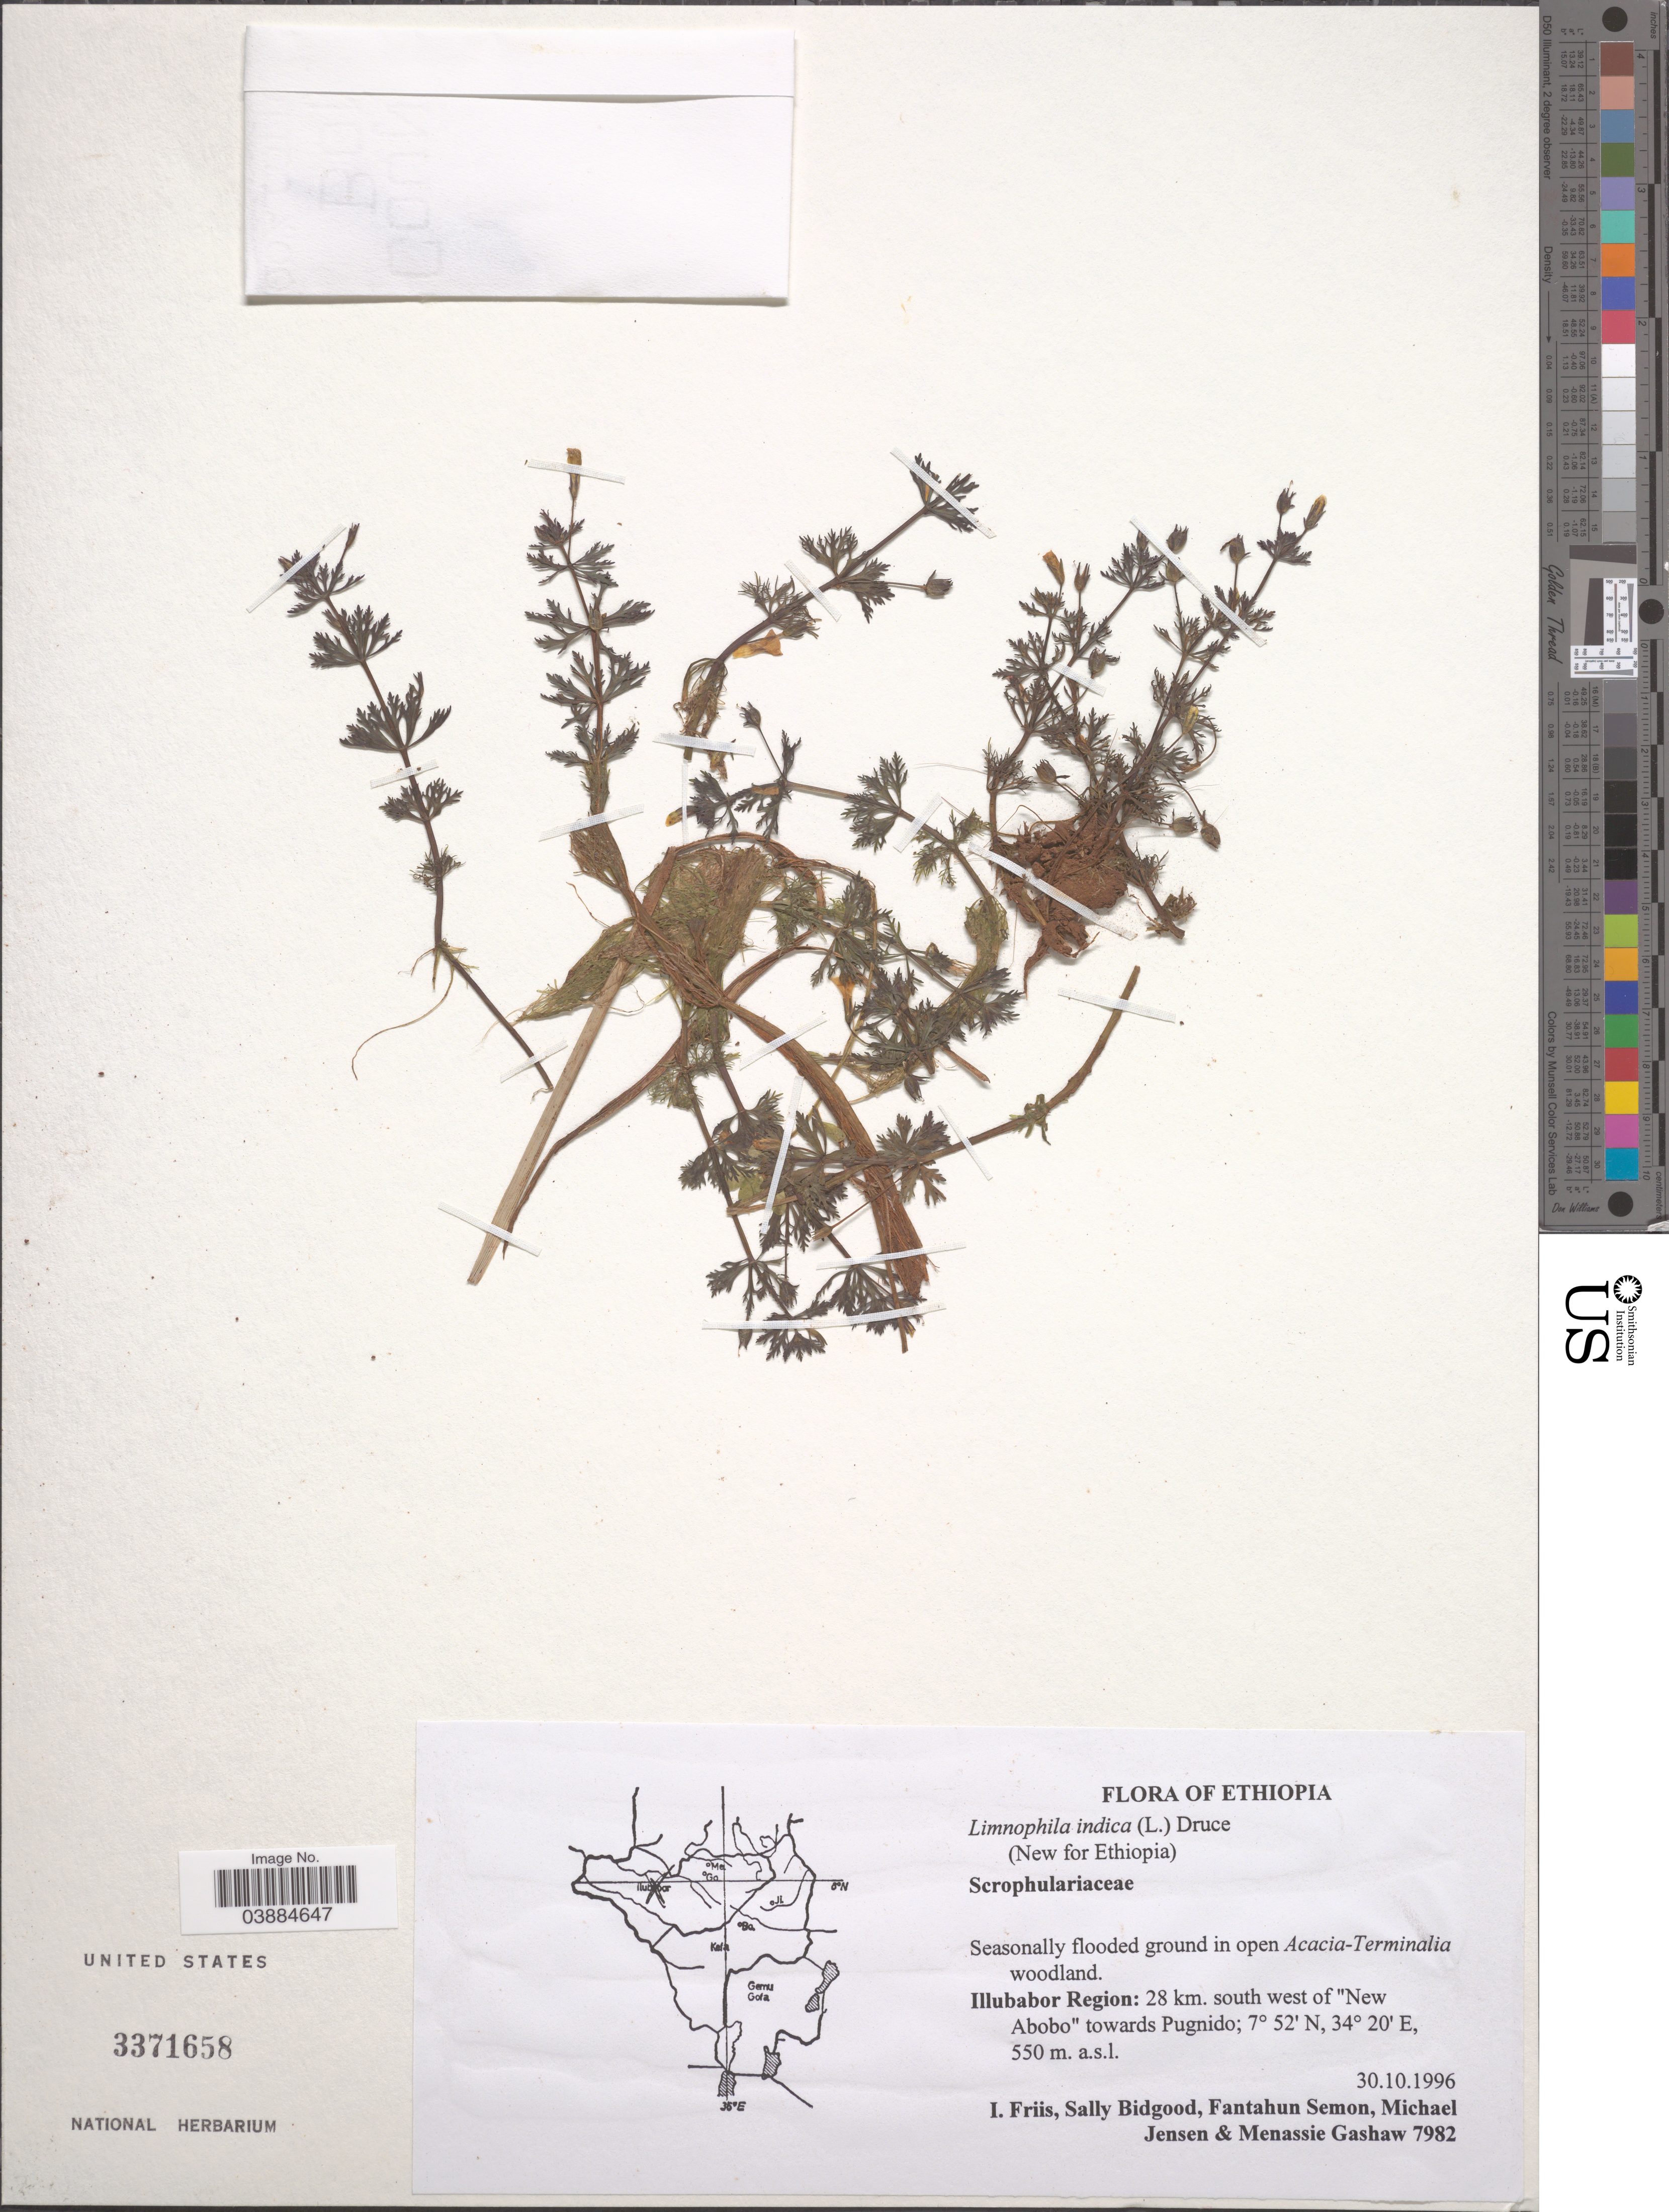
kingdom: Plantae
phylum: Tracheophyta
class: Magnoliopsida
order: Lamiales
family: Plantaginaceae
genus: Limnophila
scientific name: Limnophila indica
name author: (L.) Druce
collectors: I. Friis, S. Bidgood, F. Semon, M. Jensen & M. Gashaw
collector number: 7982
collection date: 1996-10-30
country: Ethiopia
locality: Illubabor Region: 28 km. south west of"New Abobo" towards Pugnido.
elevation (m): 550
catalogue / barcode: US 3371658